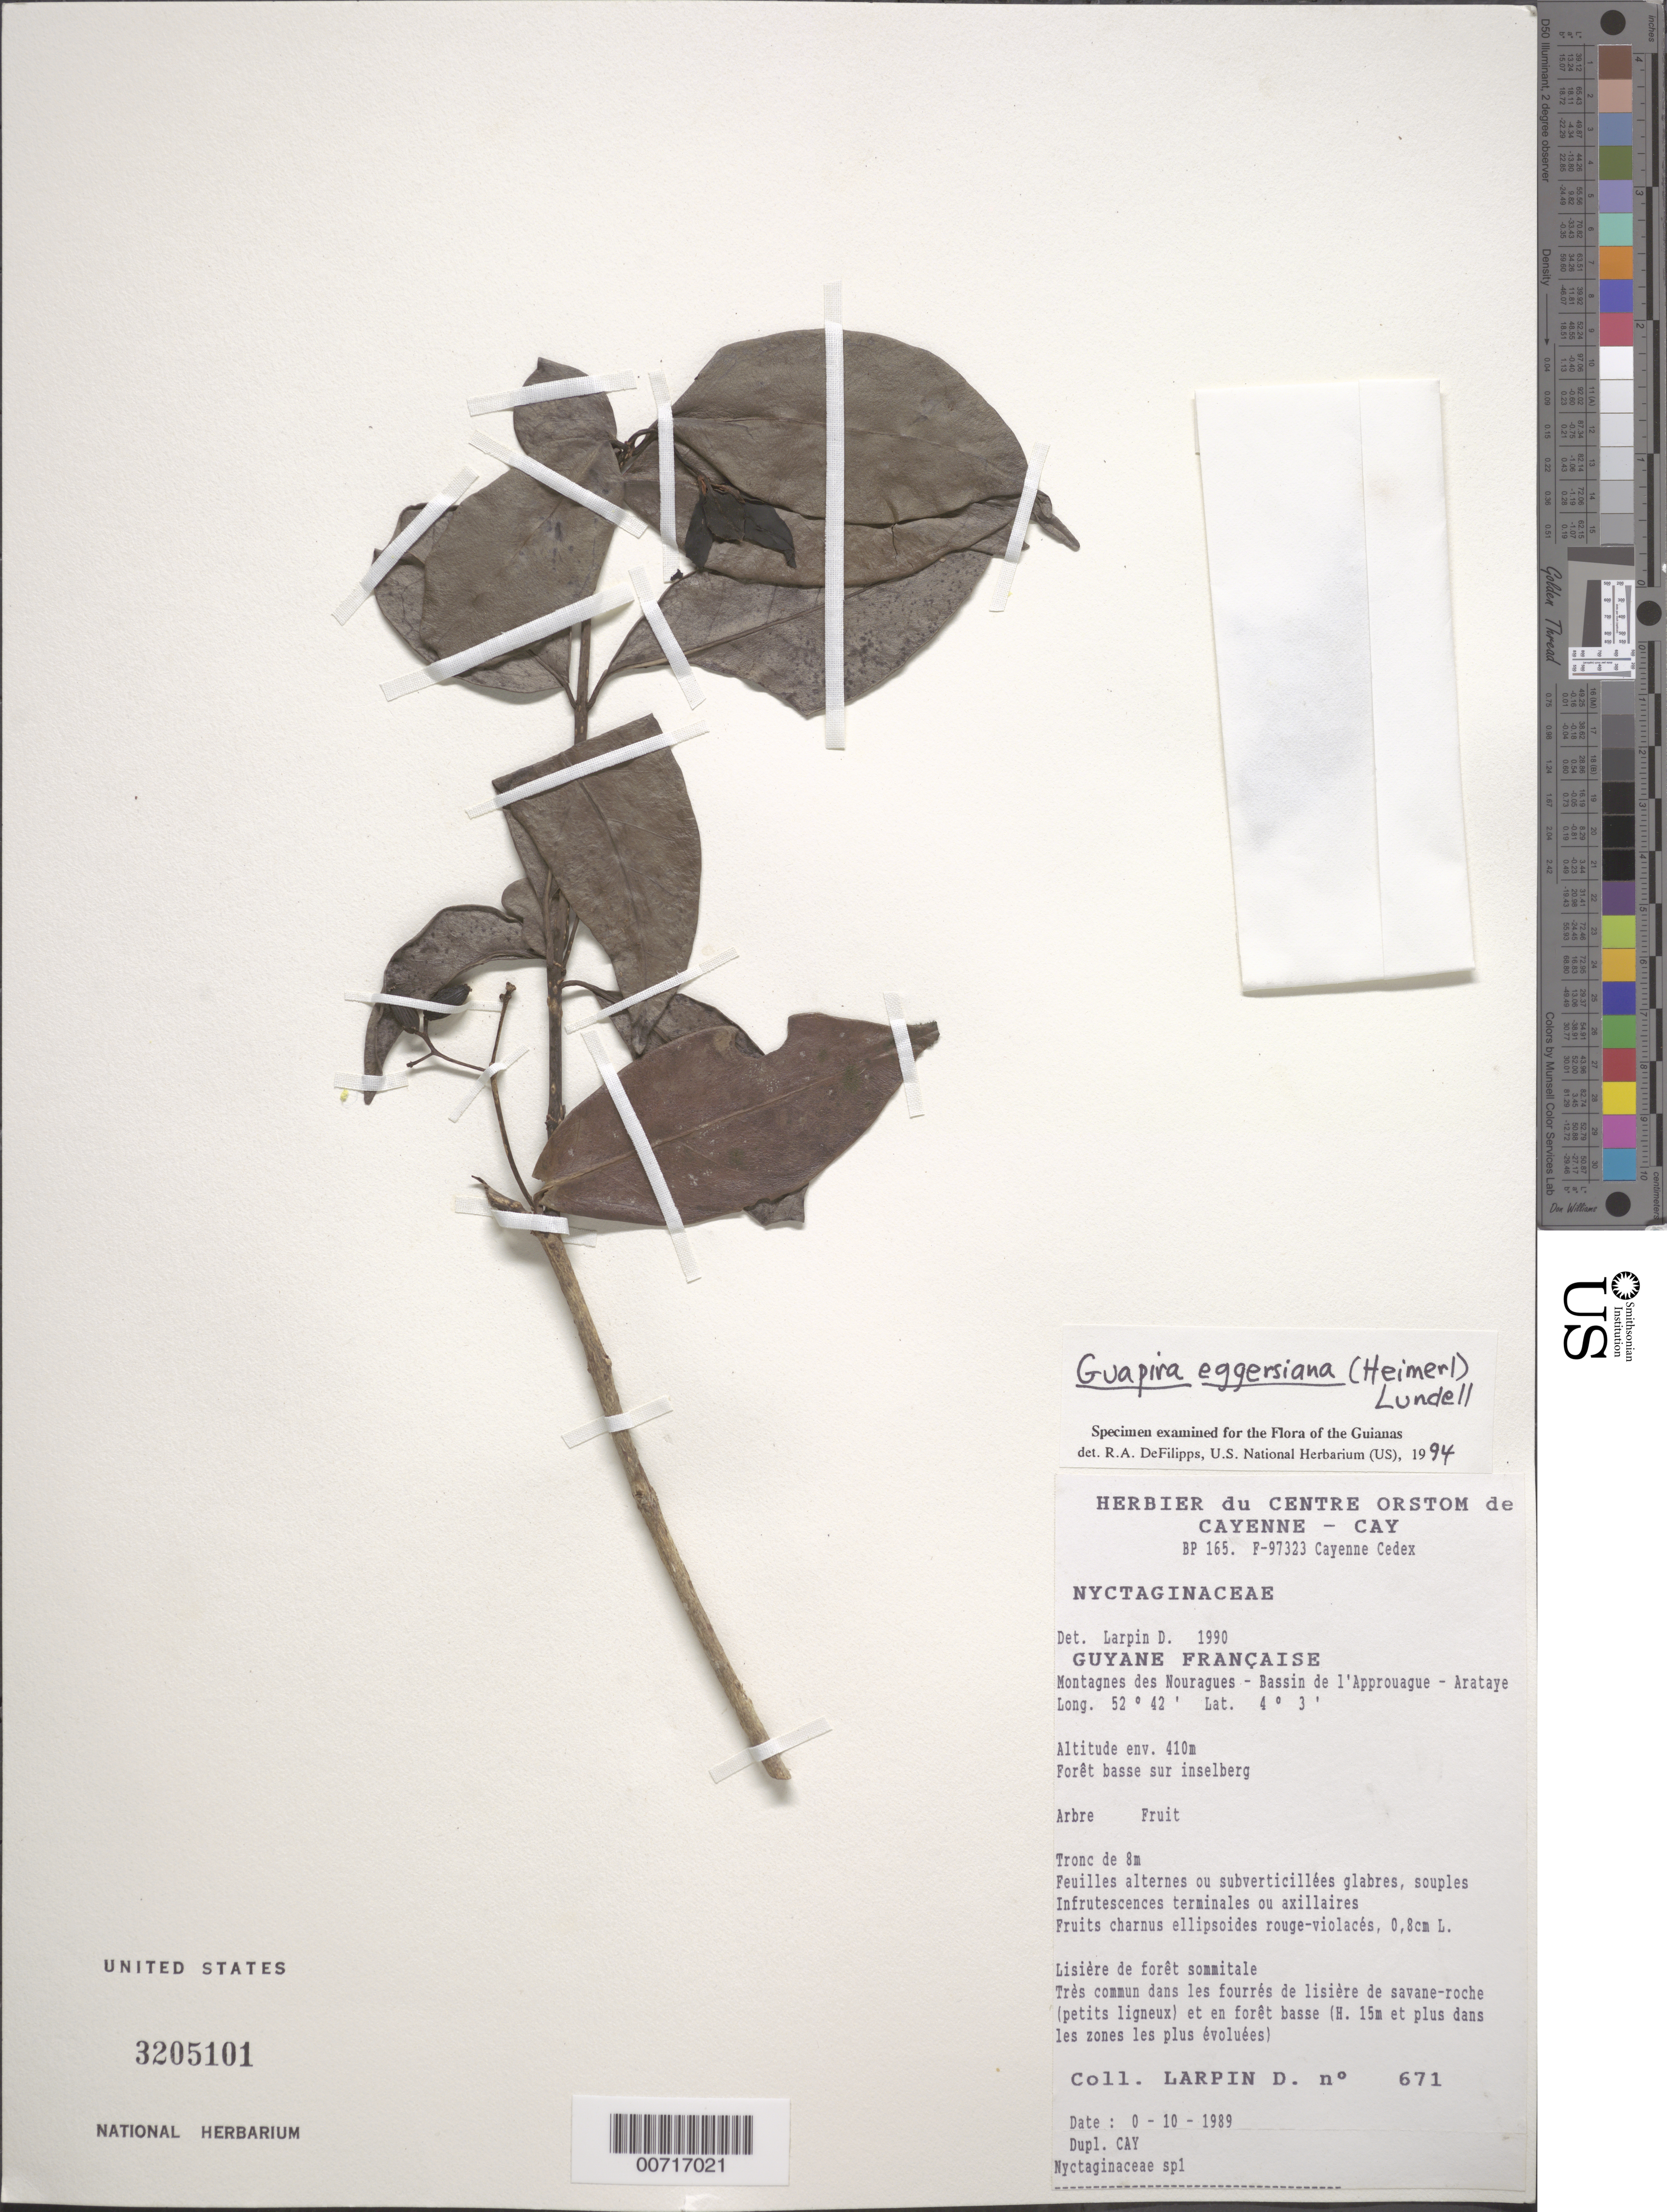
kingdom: Plantae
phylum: Tracheophyta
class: Magnoliopsida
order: Caryophyllales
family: Nyctaginaceae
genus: Guapira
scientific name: Guapira eggersiana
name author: (Heimerl) Lundell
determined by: DeFilipps, R. A.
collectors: D. Larpin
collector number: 671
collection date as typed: Oct-89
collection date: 1989-10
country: French Guiana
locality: Station des Nouragues, Bassin de l'Approuague, Arataye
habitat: Low altitude forest on inselberg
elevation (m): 410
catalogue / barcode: US 3205101